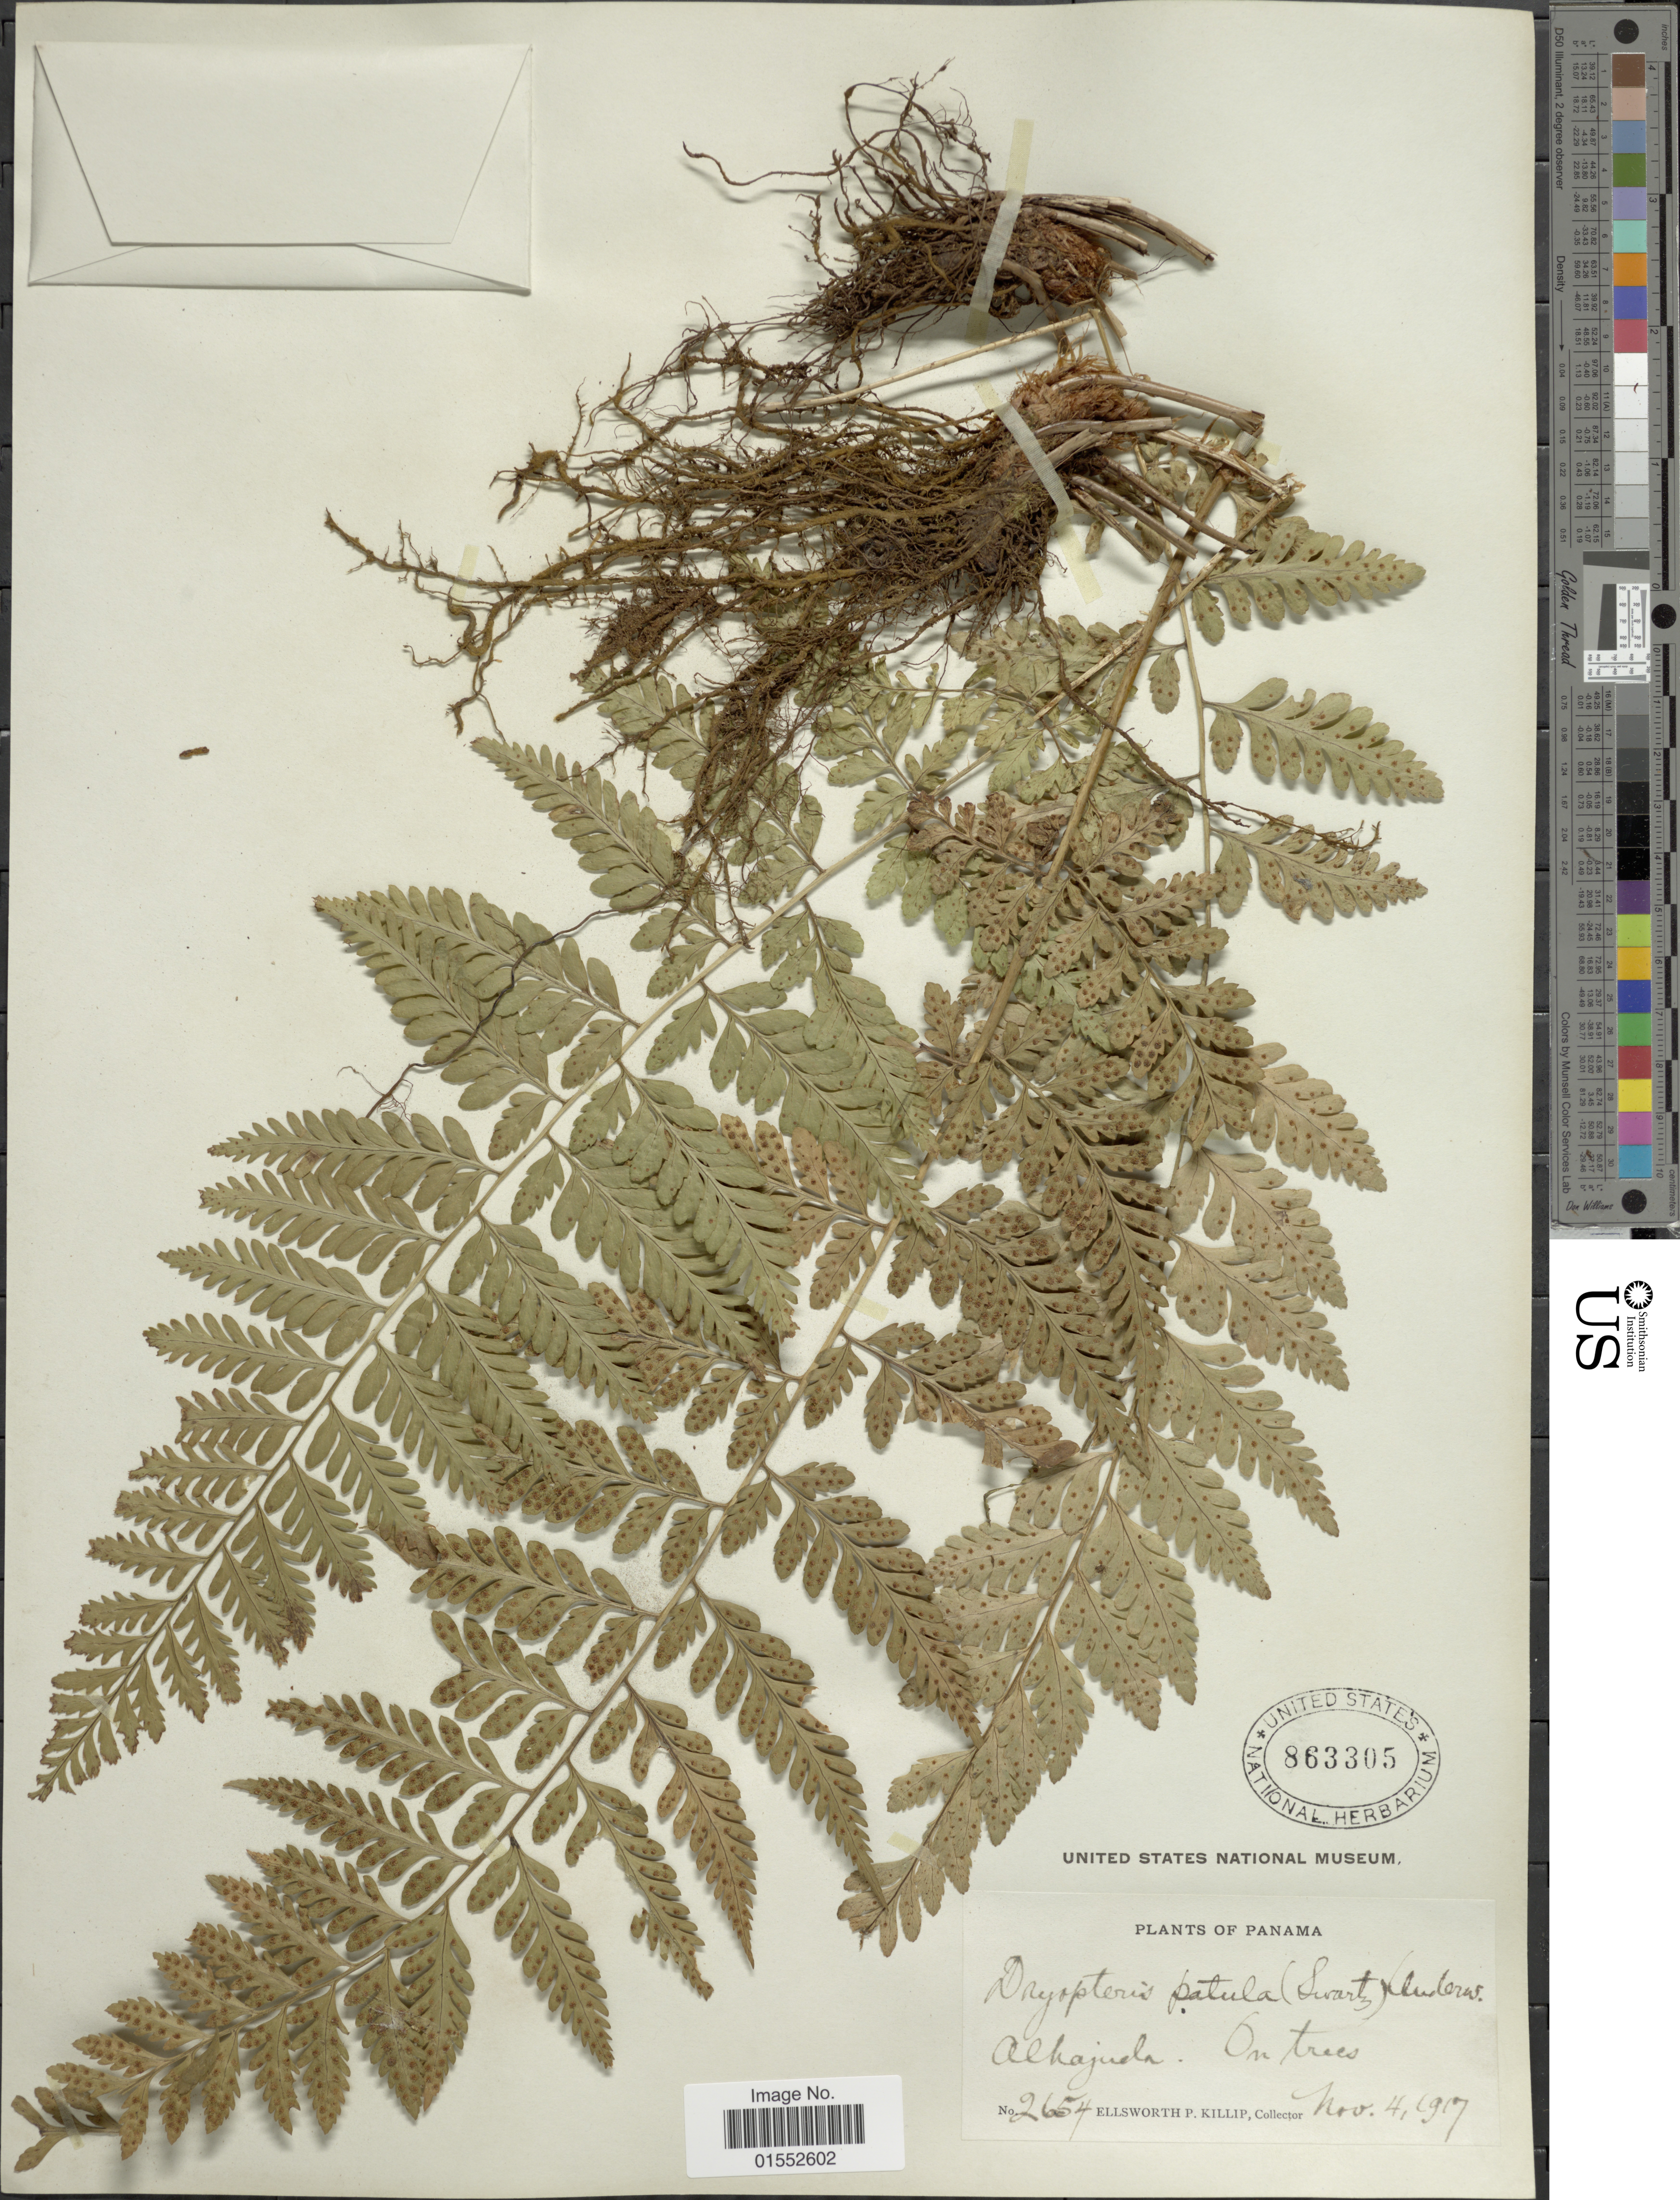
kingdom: Plantae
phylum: Tracheophyta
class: Polypodiopsida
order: Polypodiales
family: Dryopteridaceae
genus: Dryopteris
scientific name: Dryopteris patula var. serrata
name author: (Mett.) C.V. Morton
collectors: E. P. Killip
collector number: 2654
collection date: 1917-11-04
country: Costa Rica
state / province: Alajuela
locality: Alhajuela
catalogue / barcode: US 863305